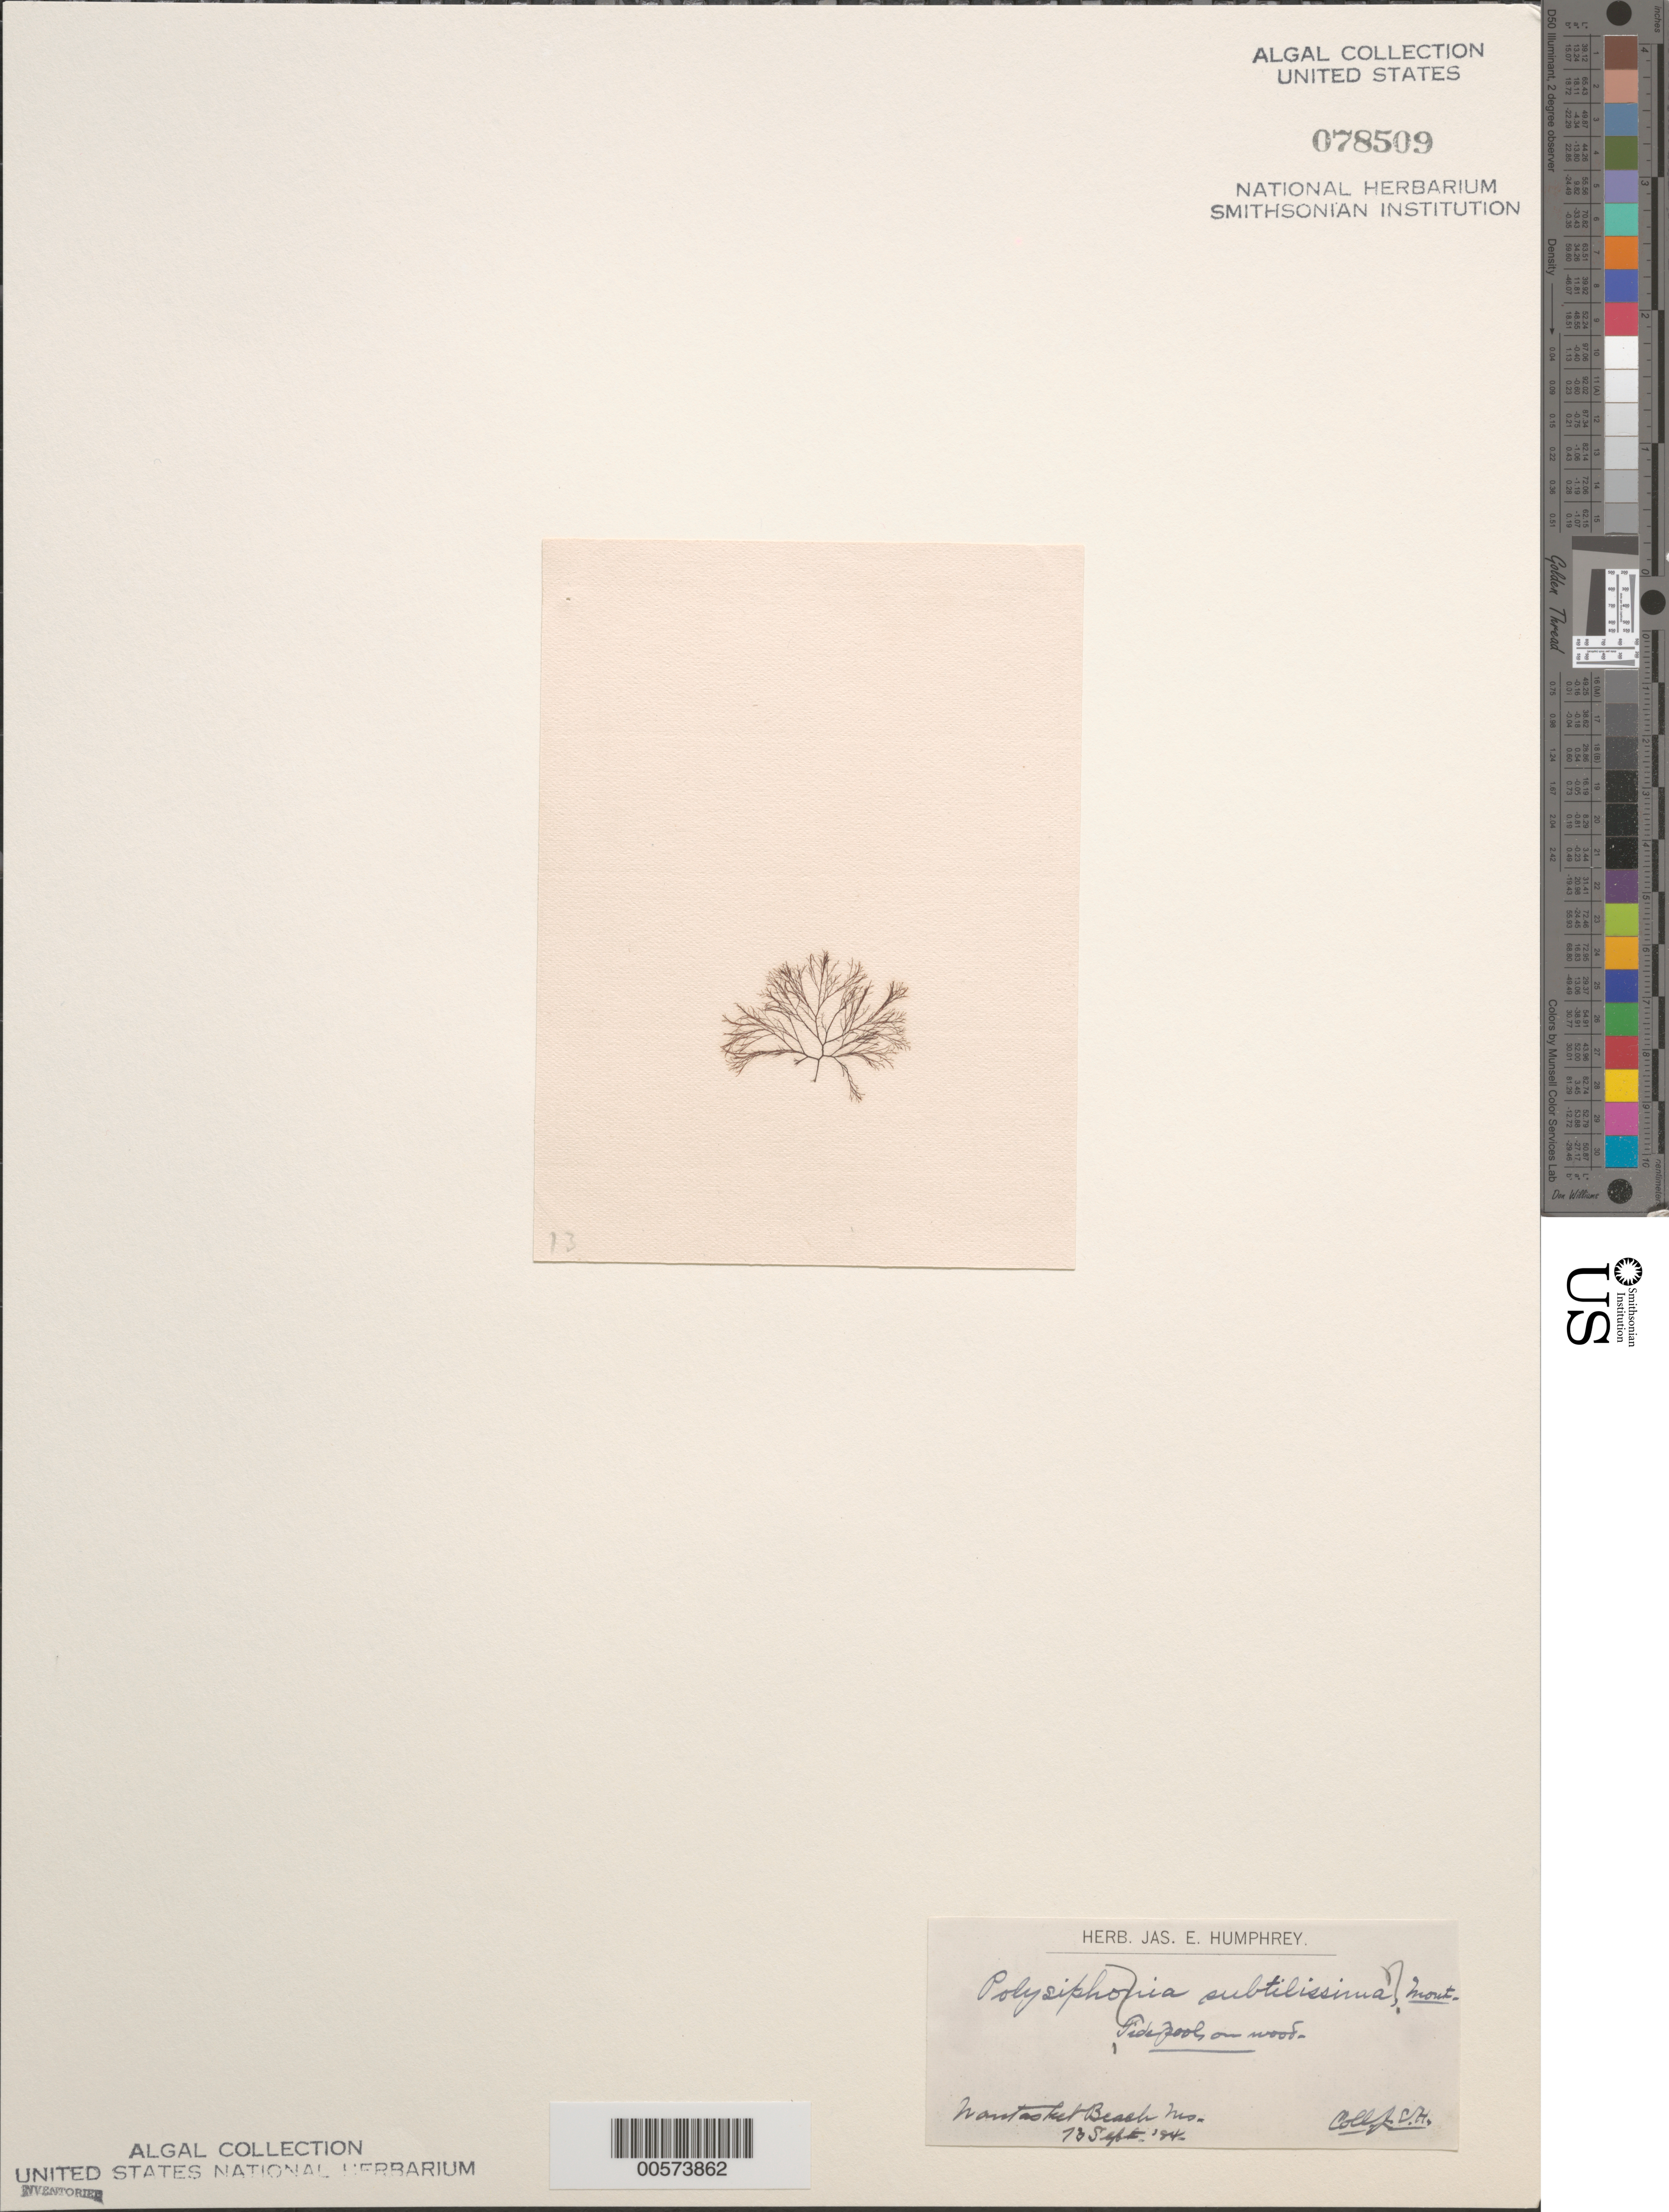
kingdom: Plantae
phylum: Rhodophyta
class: Florideophyceae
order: Ceramiales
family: Rhodomelaceae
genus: Polysiphonia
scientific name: Polysiphonia subtilissima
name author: Mont.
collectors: J. Humphrey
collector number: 13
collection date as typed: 13 Sep 1884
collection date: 1884-09-13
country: United States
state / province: Massachusetts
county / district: Plymouth County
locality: Nantasket Beach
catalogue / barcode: US 78509